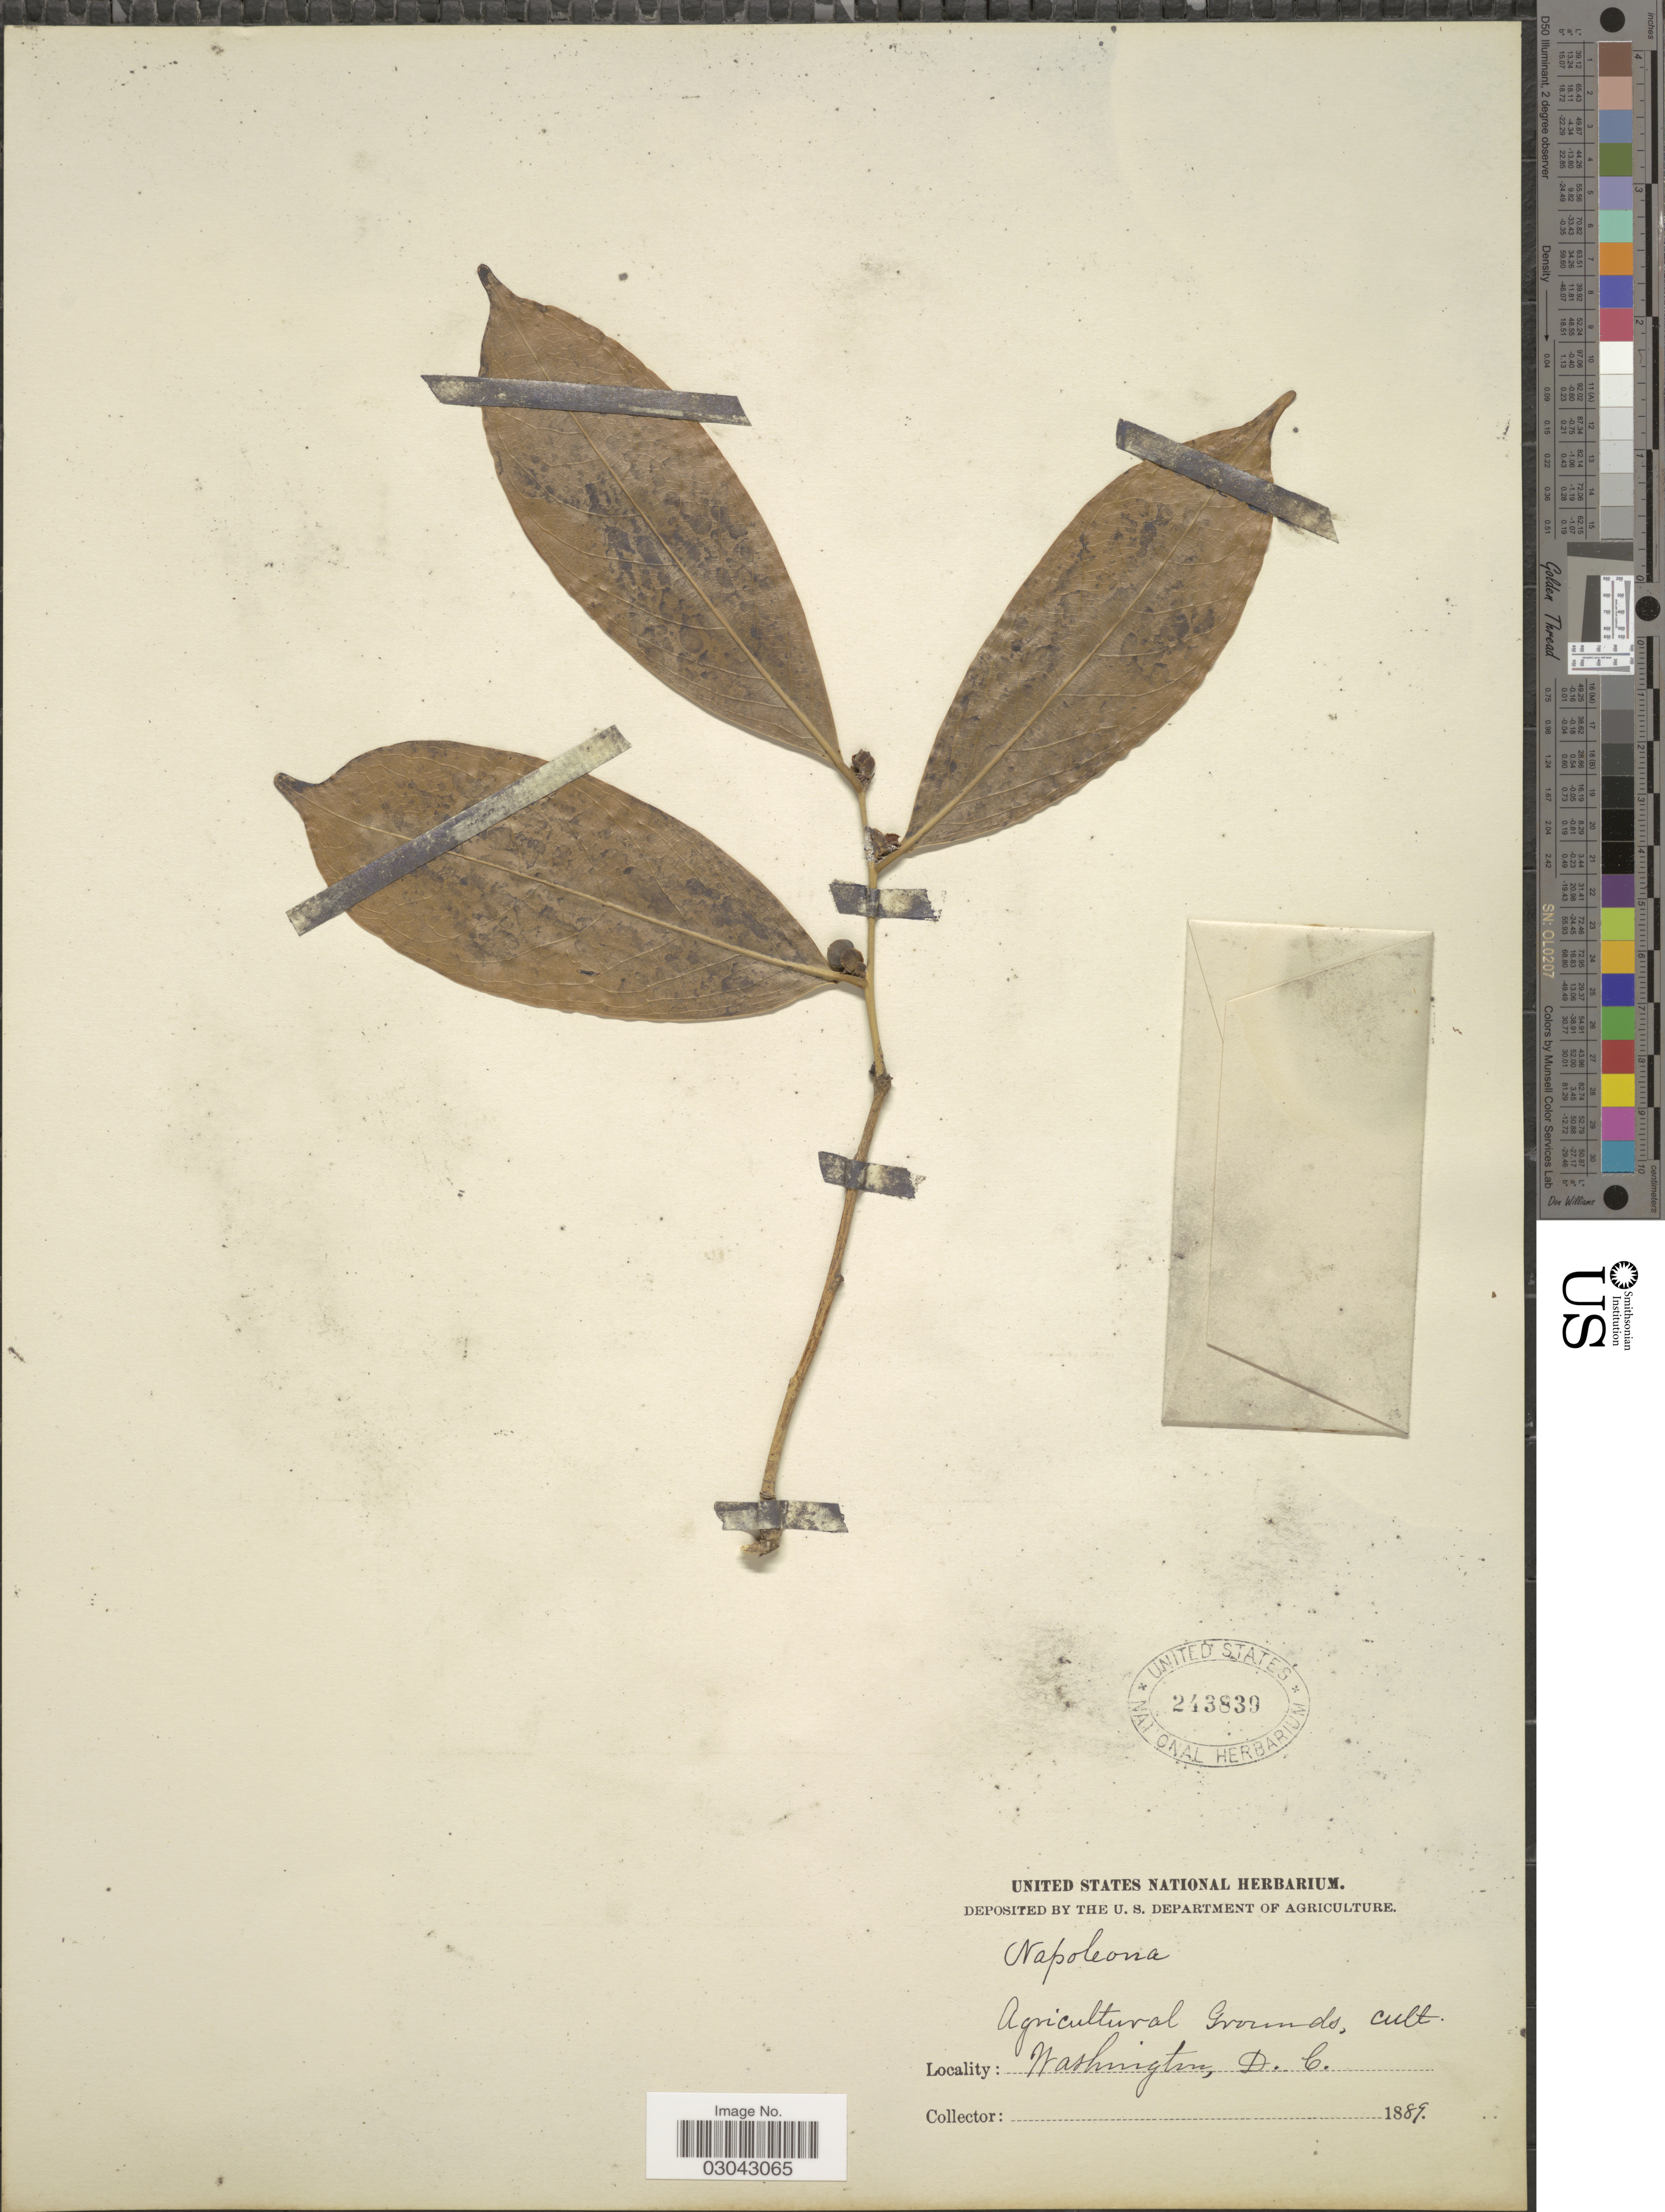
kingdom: Plantae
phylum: Tracheophyta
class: Magnoliopsida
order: Ericales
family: Lecythidaceae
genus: Napoleonaea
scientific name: Napoleonaea sp.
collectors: ex herb. United States National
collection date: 1889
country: United States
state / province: District of Columbia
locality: Washington D.C.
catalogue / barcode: US 243839